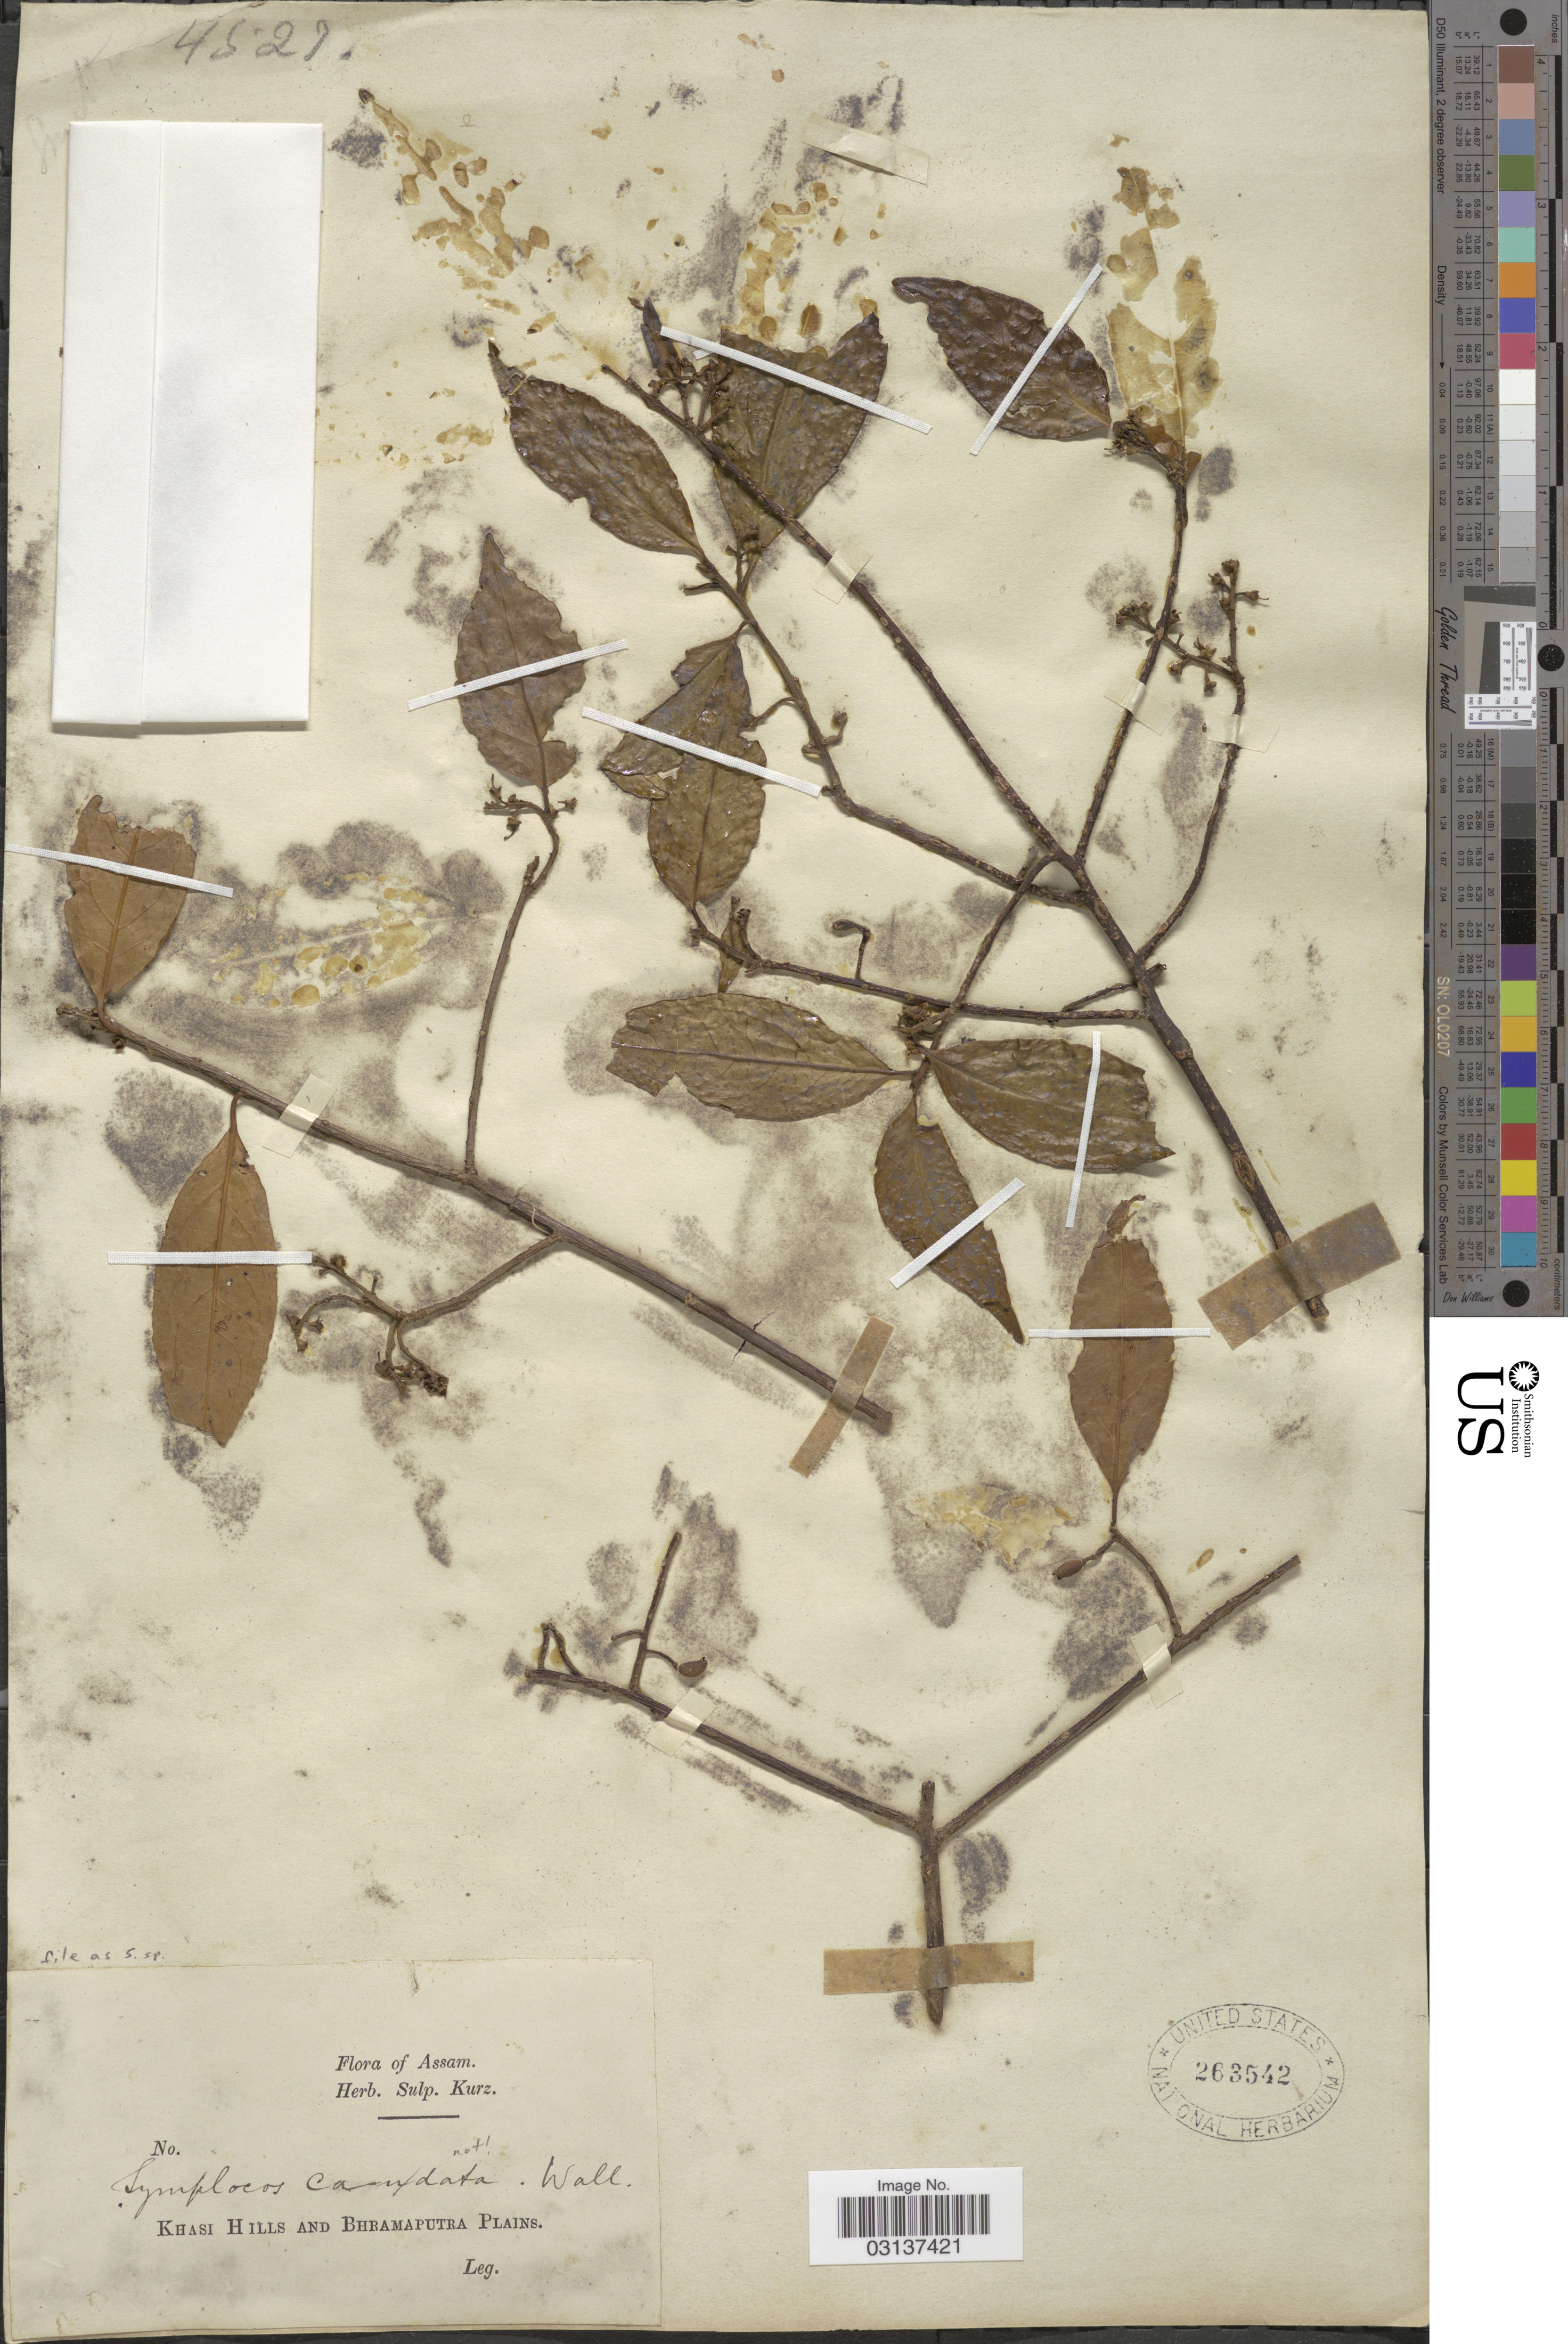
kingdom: Plantae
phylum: Tracheophyta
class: Magnoliopsida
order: Ericales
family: Symplocaceae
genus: Symplocos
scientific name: Symplocos sp.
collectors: ex herb. Sulp. Kurz.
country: India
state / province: Meghalaya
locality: Khasi Hills and Bhramaputra Plains.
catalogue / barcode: US 263542